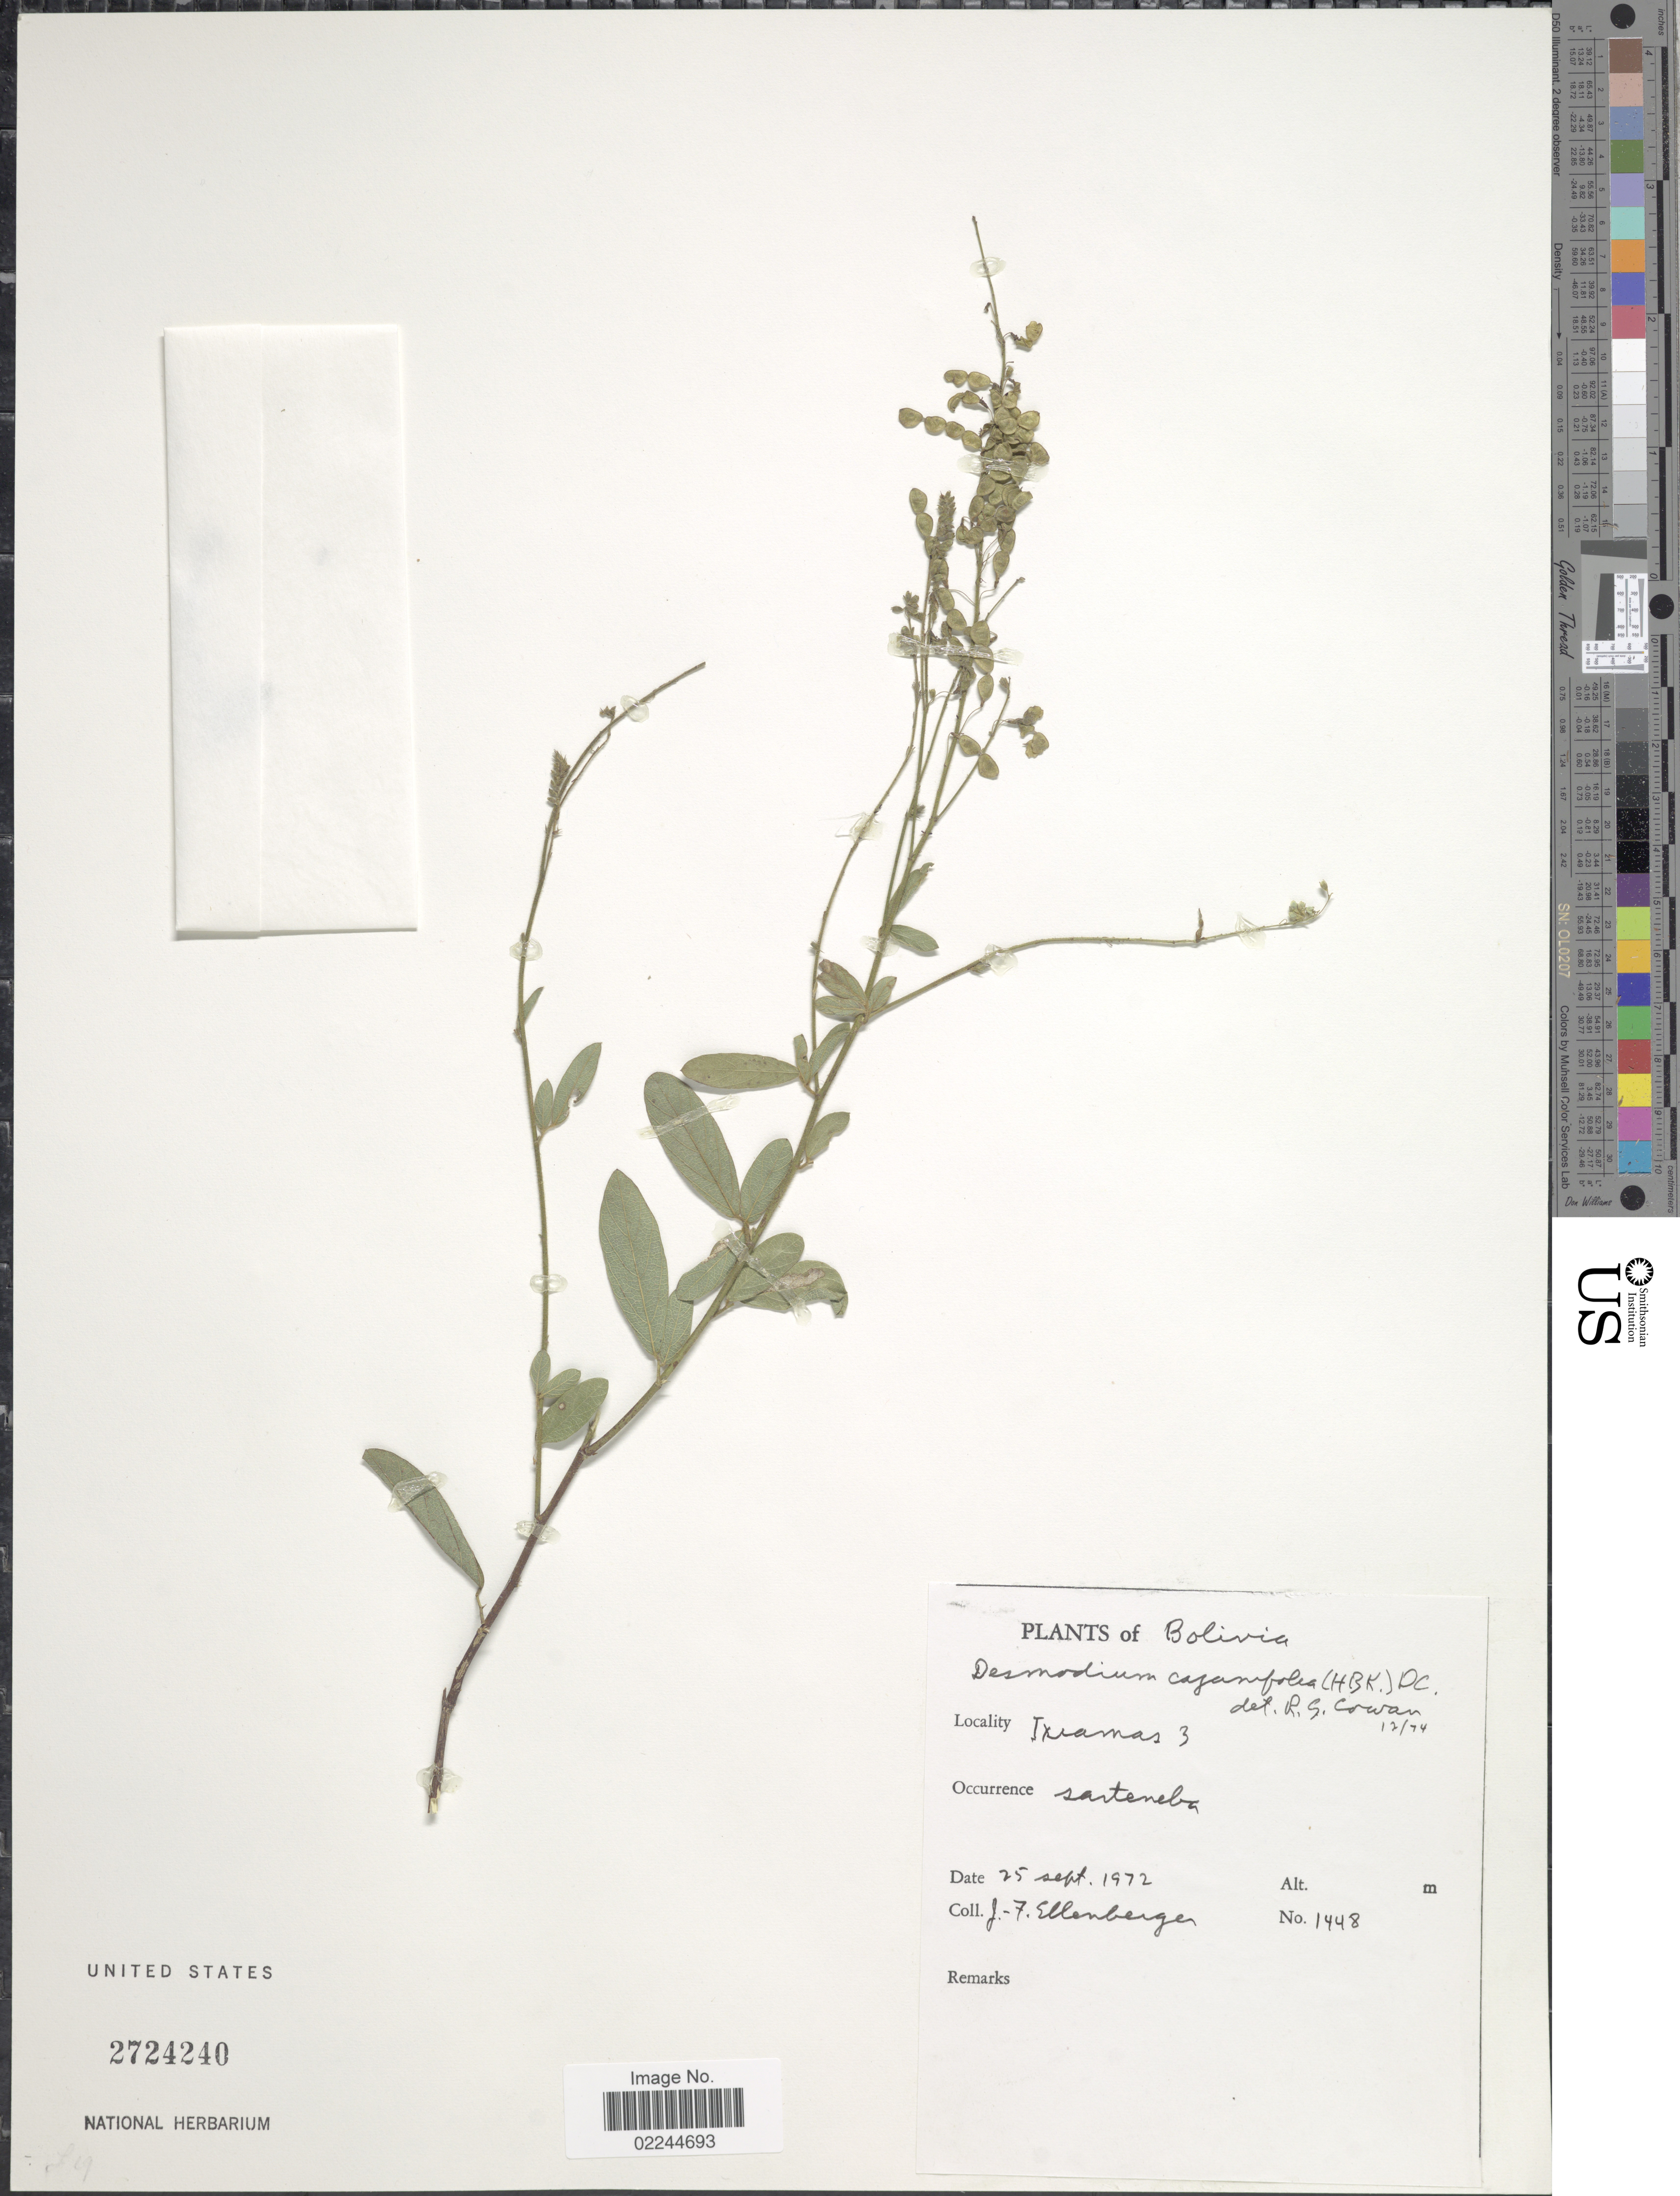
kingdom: Plantae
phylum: Tracheophyta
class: Magnoliopsida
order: Fabales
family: Fabaceae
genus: Desmodium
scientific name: Desmodium cajanifolium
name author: (Kunth) DC.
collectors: J. Ellenberger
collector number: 1448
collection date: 1972-09-25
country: Bolivia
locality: Ixiamas 3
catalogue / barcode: US 2724240